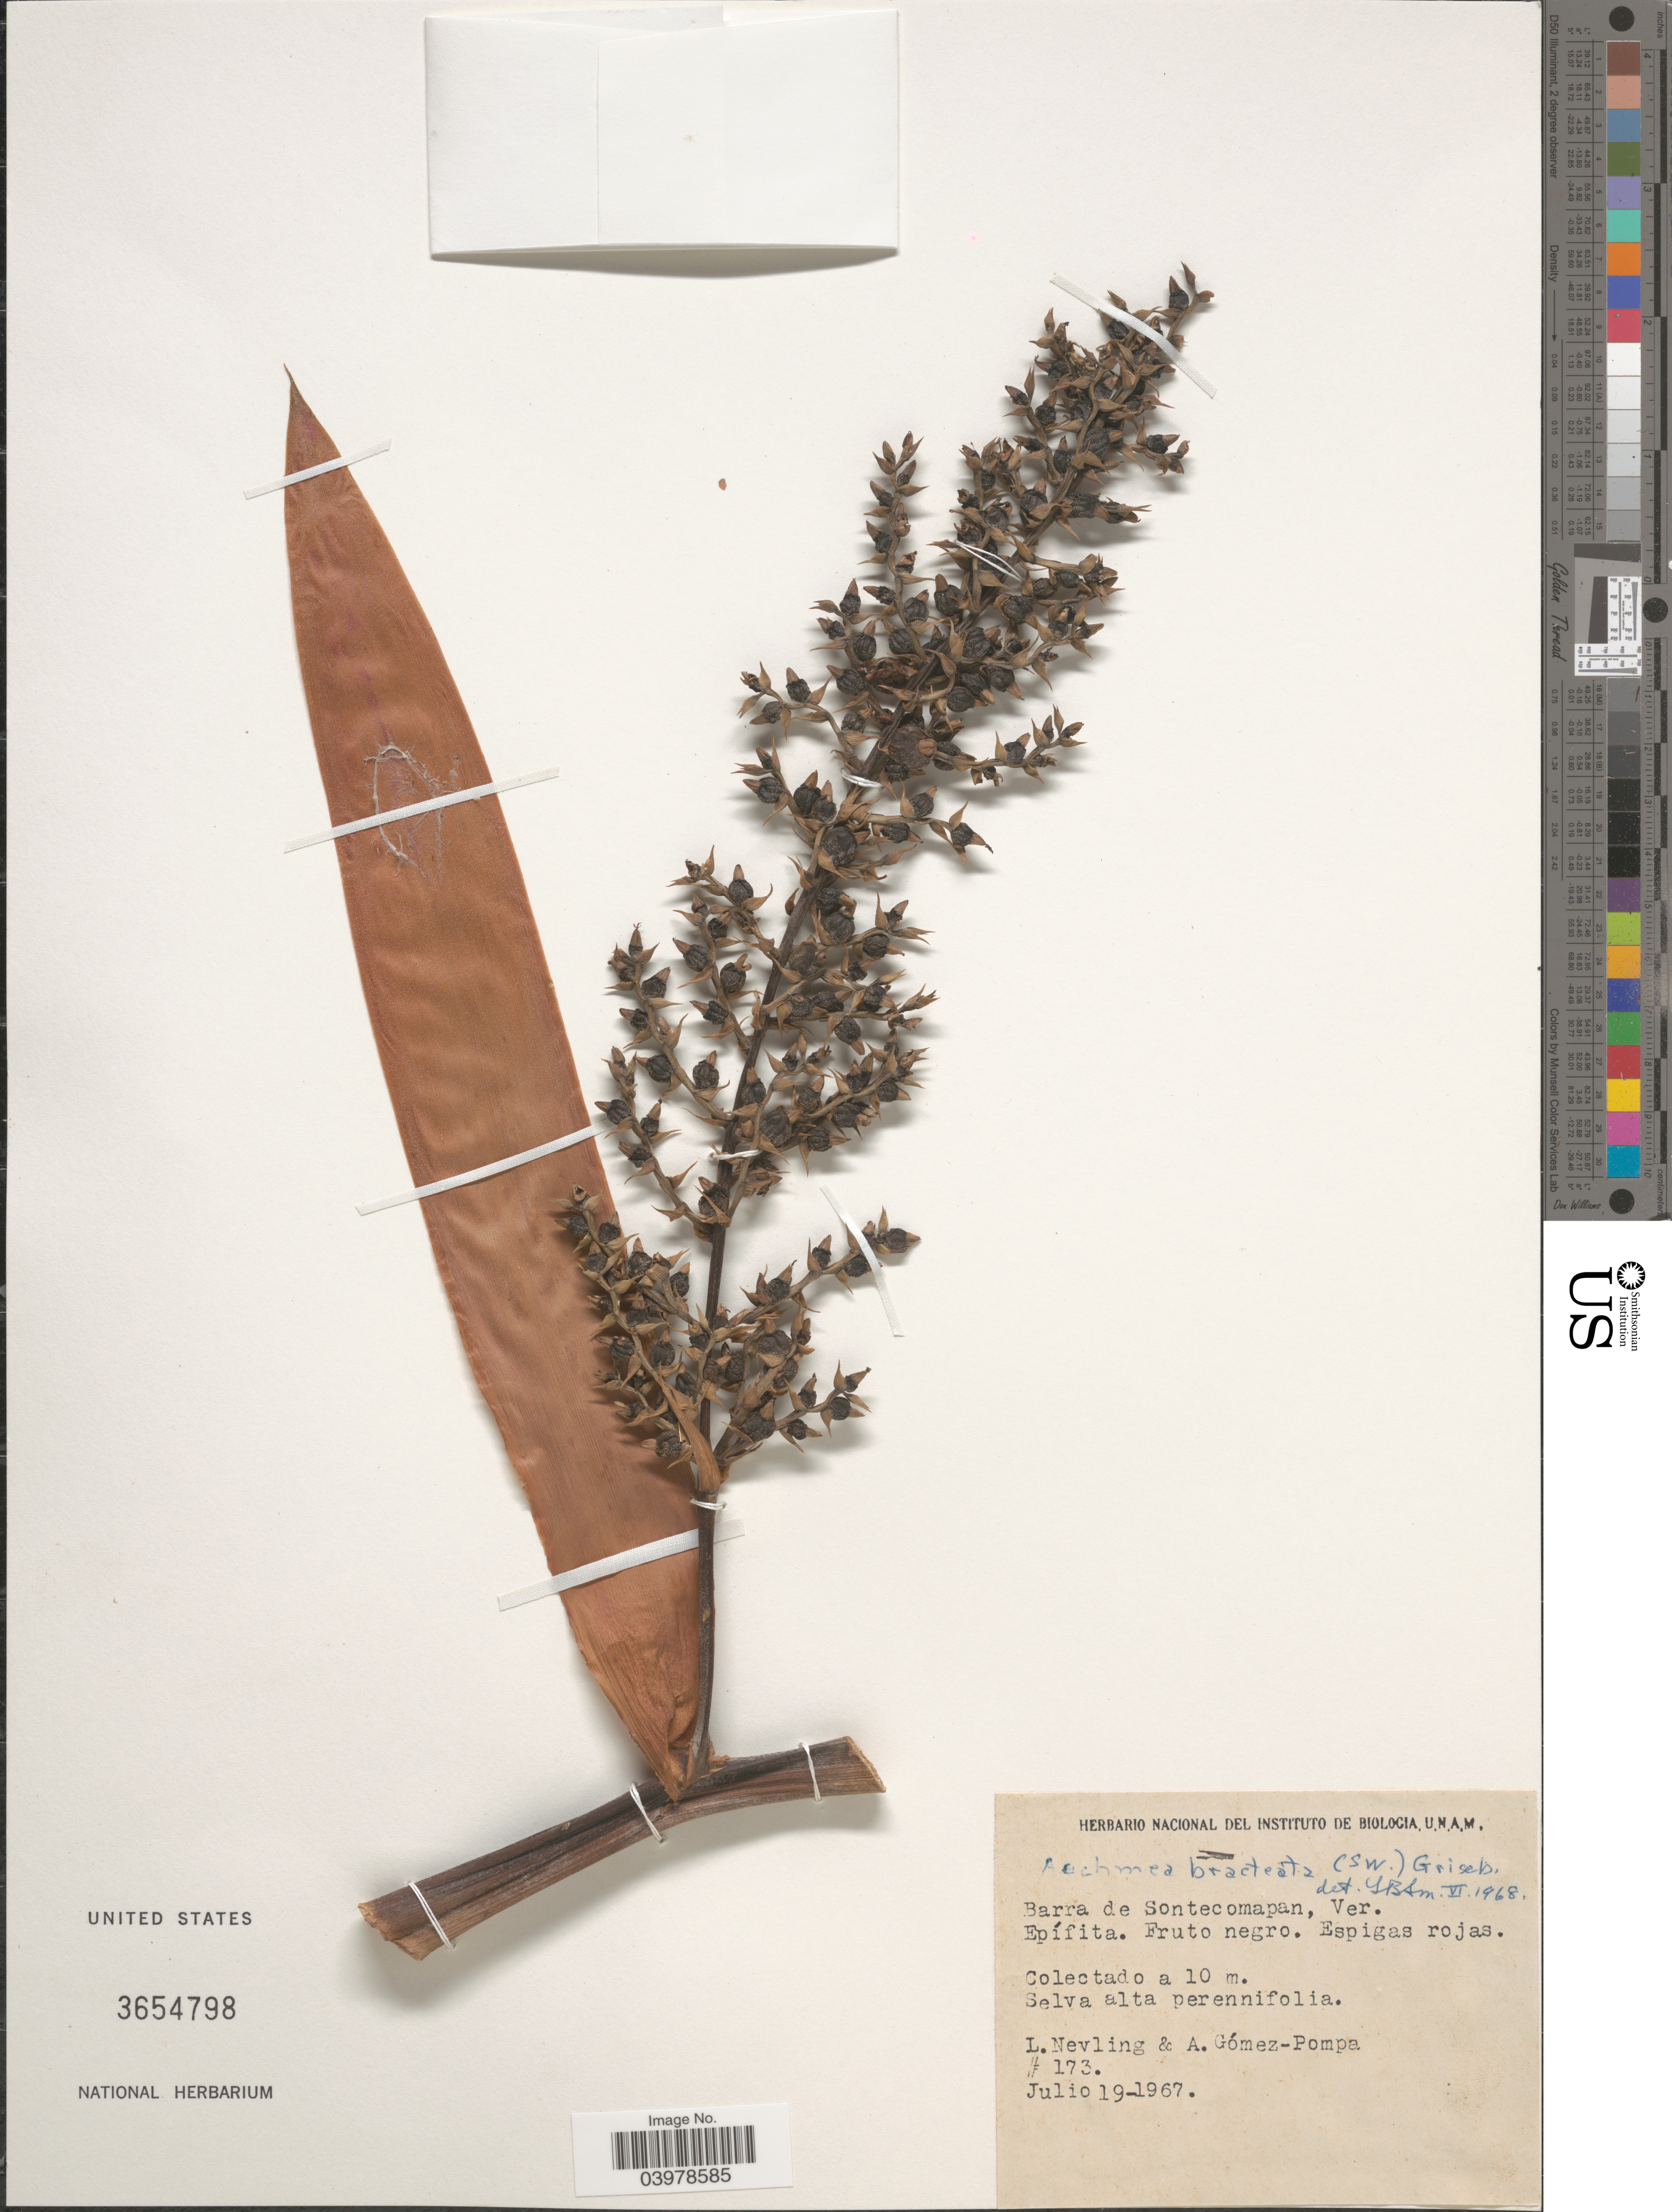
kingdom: Plantae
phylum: Tracheophyta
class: Liliopsida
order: Poales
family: Bromeliaceae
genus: Aechmea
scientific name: Aechmea bracteata var. bracteata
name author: (Sw.) Griseb.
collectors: L. Nevling & A. Gómez Pompa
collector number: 173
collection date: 1967-07-19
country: Mexico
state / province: Veracruz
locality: Barra de Sontecomapan, Ver.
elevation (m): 10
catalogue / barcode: US 3654798